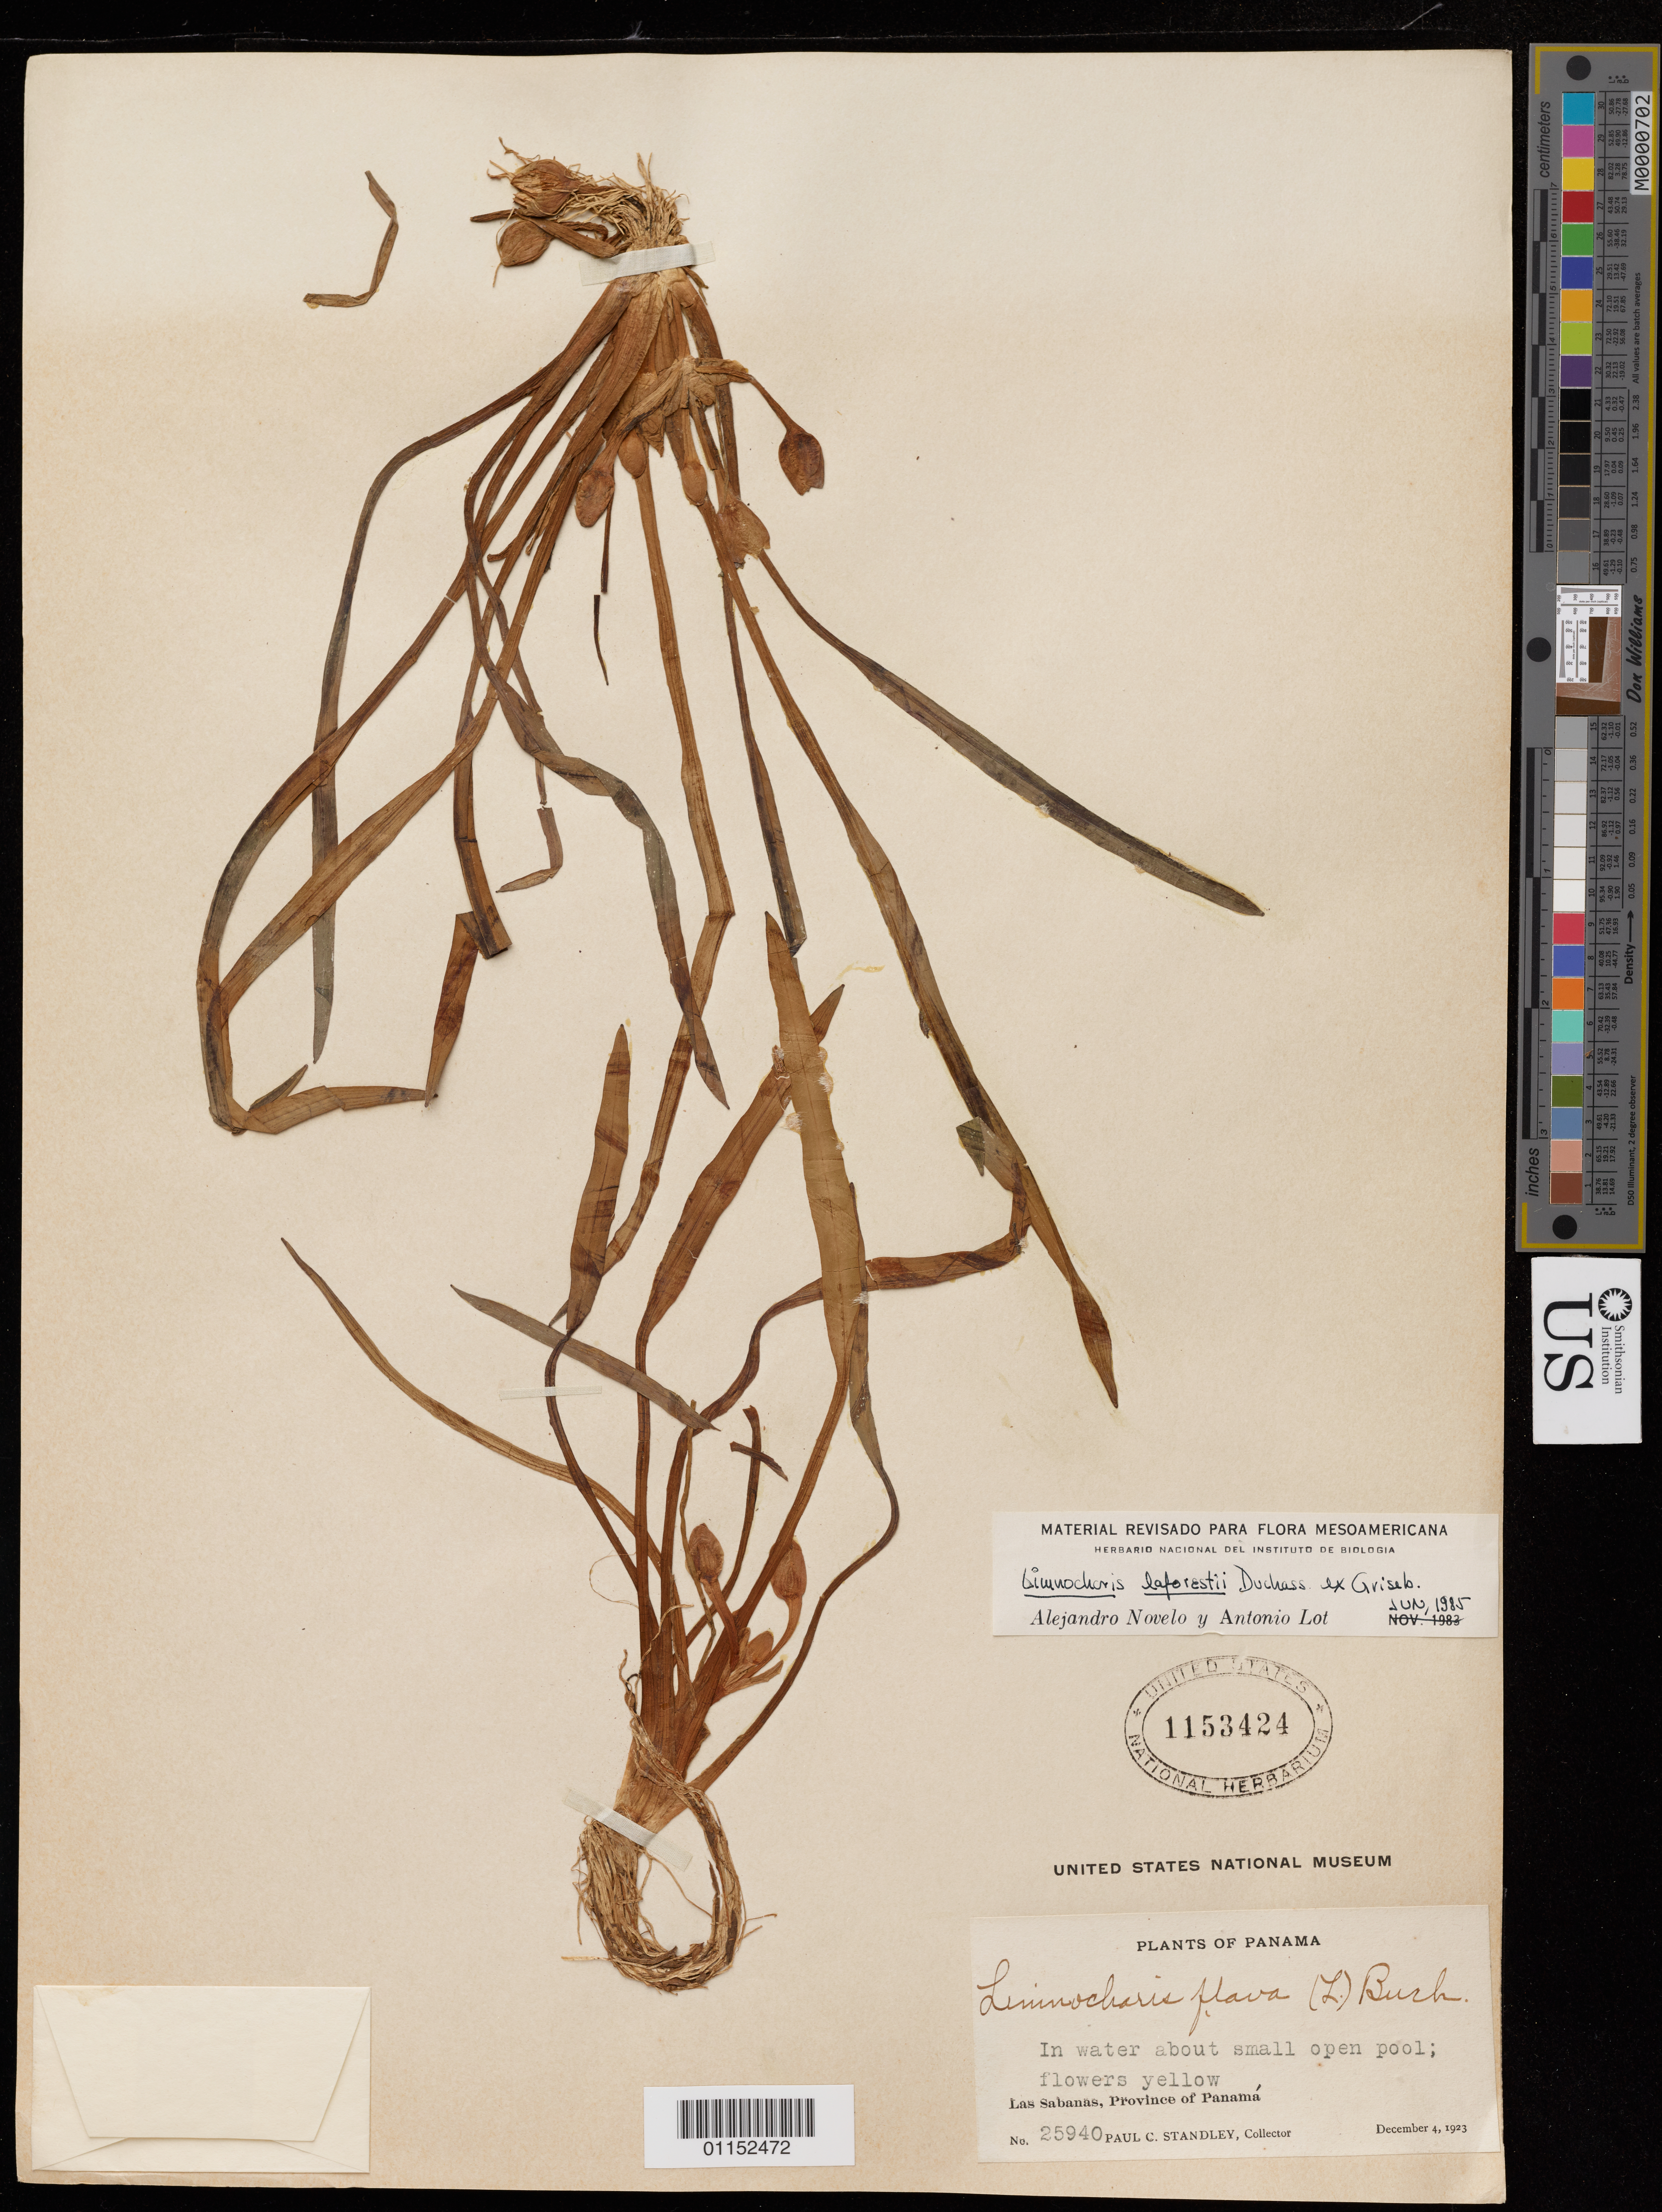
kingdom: Plantae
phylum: Tracheophyta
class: Liliopsida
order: Alismatales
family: Alismataceae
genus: Limnocharis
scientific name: Limnocharis laforestii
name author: Duchass. ex Griseb.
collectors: P. C. Standley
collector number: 25940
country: Panama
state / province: Panamá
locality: Las Sabanas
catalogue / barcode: US 1153424